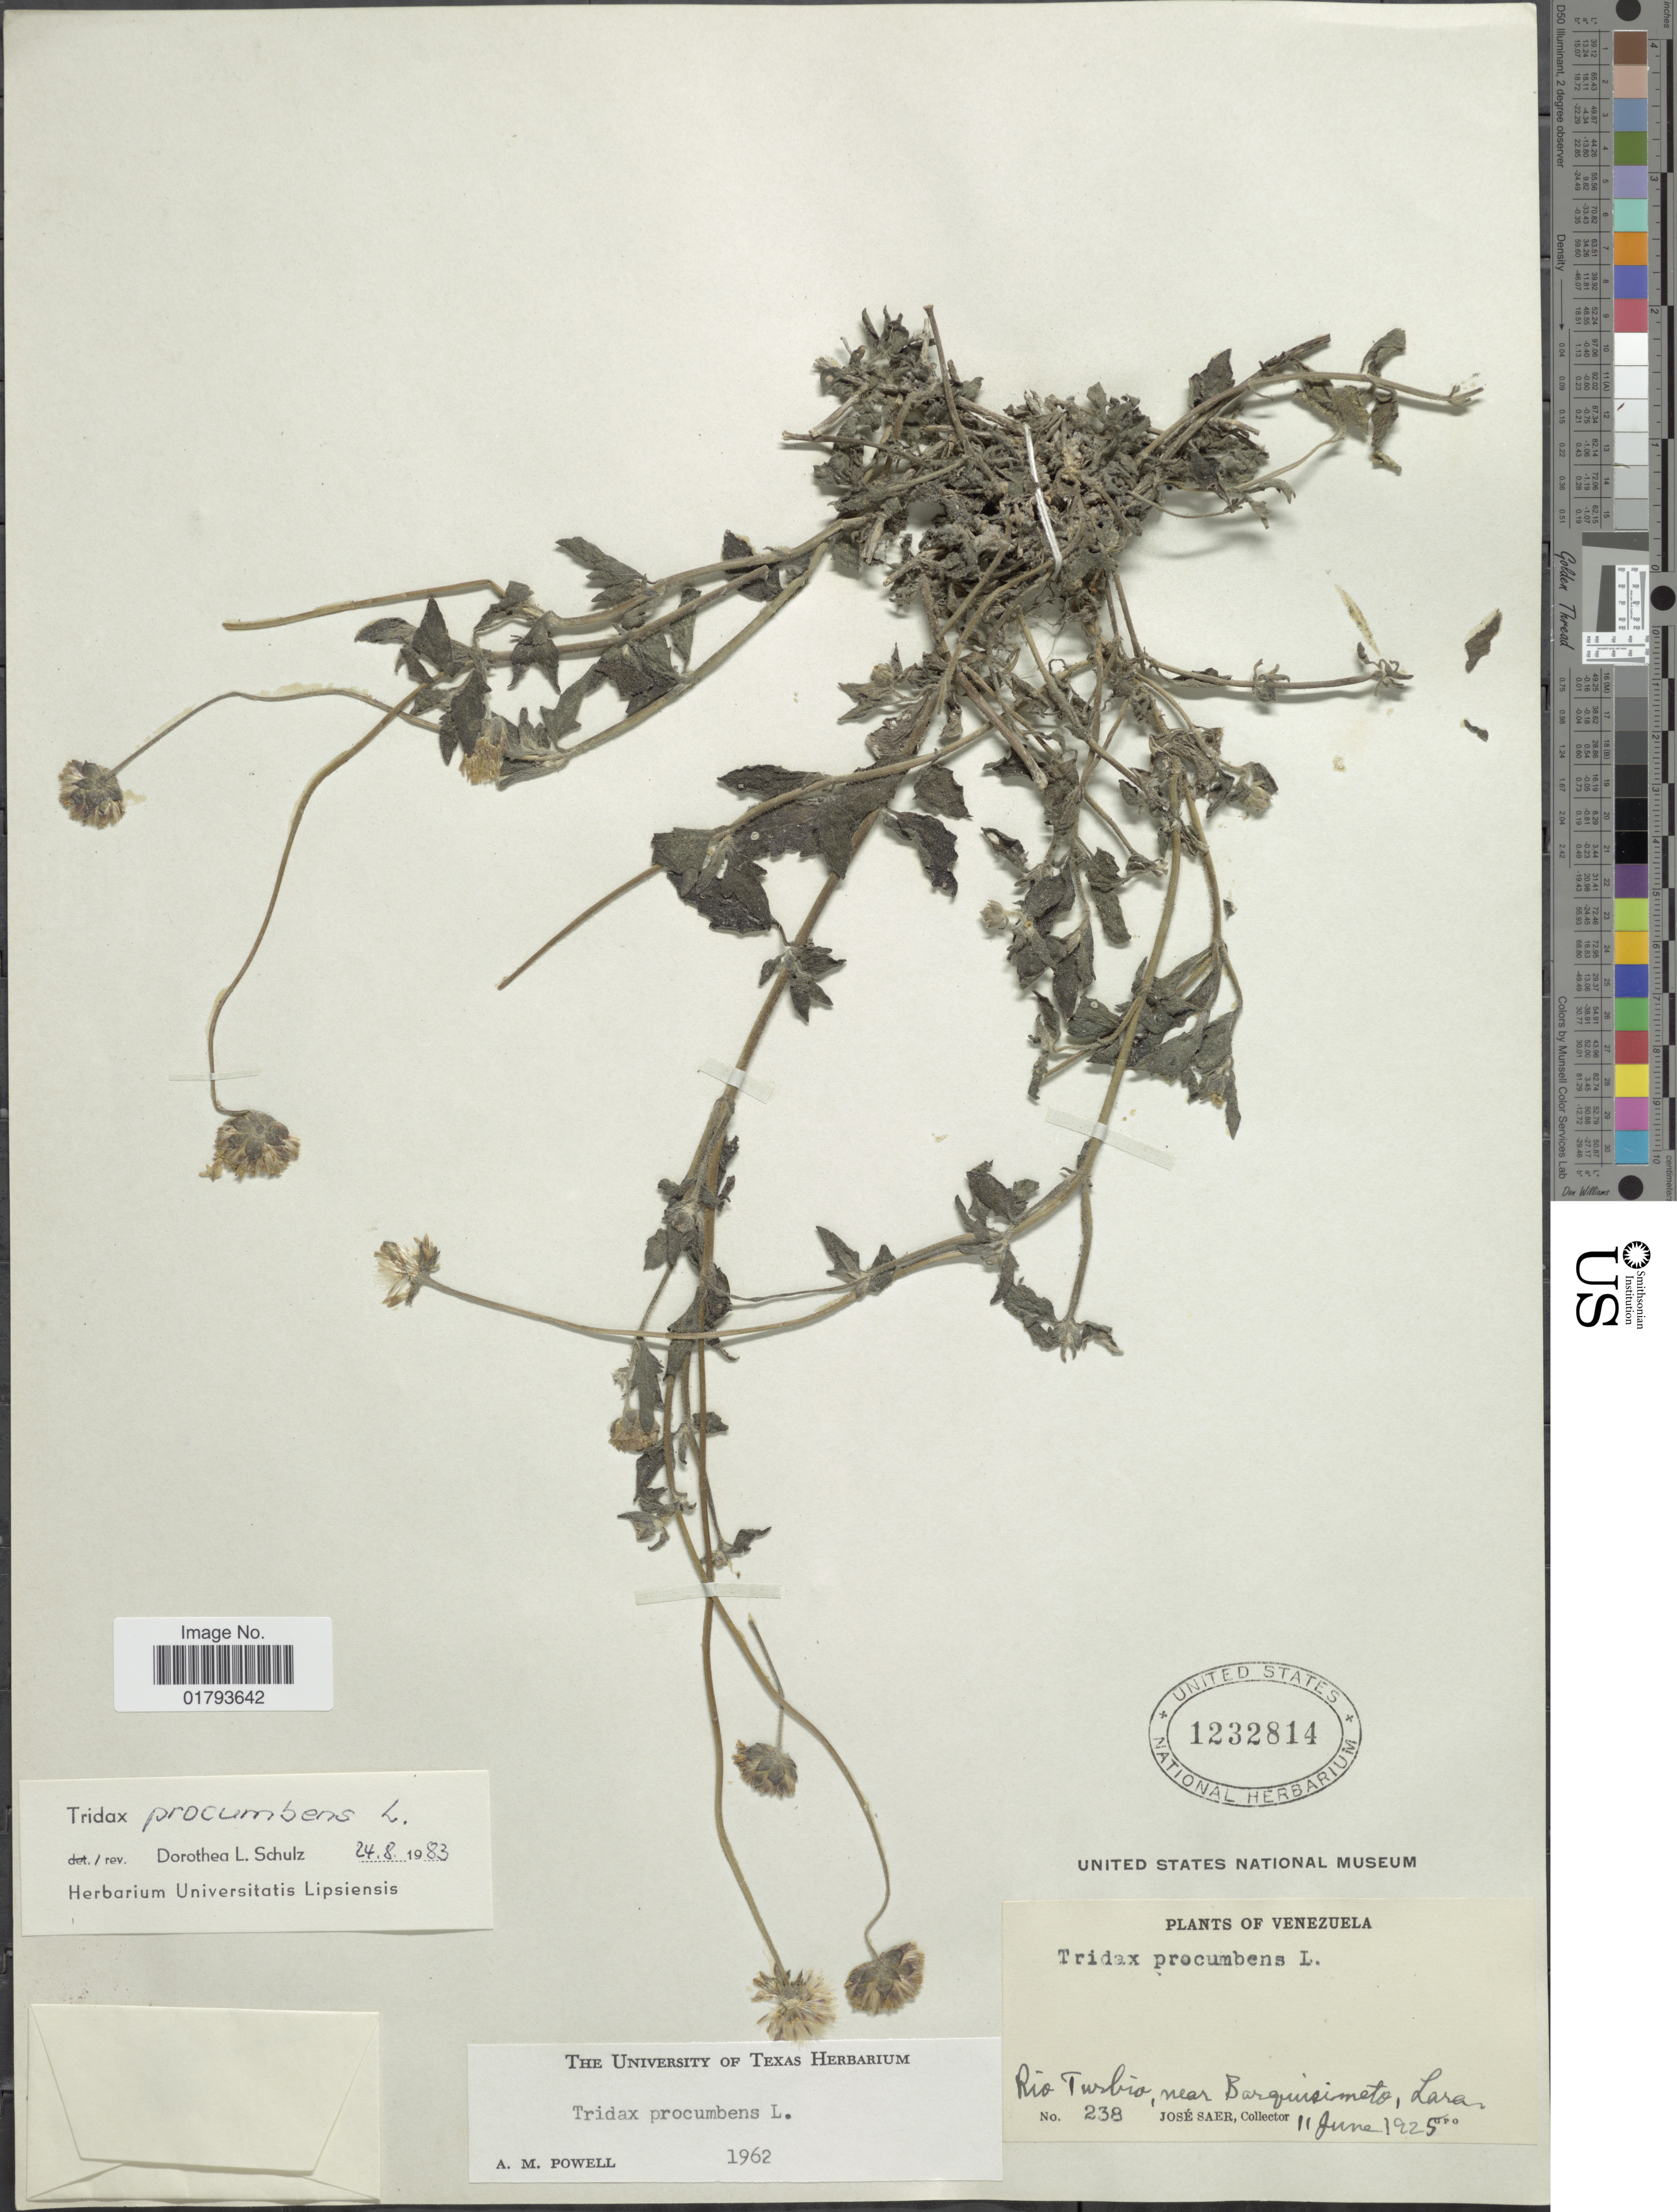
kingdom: Plantae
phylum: Tracheophyta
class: Magnoliopsida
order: Asterales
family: Asteraceae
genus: Tridax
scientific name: Tridax procumbens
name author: L.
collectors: J. Saer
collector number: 238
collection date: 1925-06-11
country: Venezuela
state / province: Lara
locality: Rio Turbio, near Barquisimeto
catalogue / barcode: US 1232814